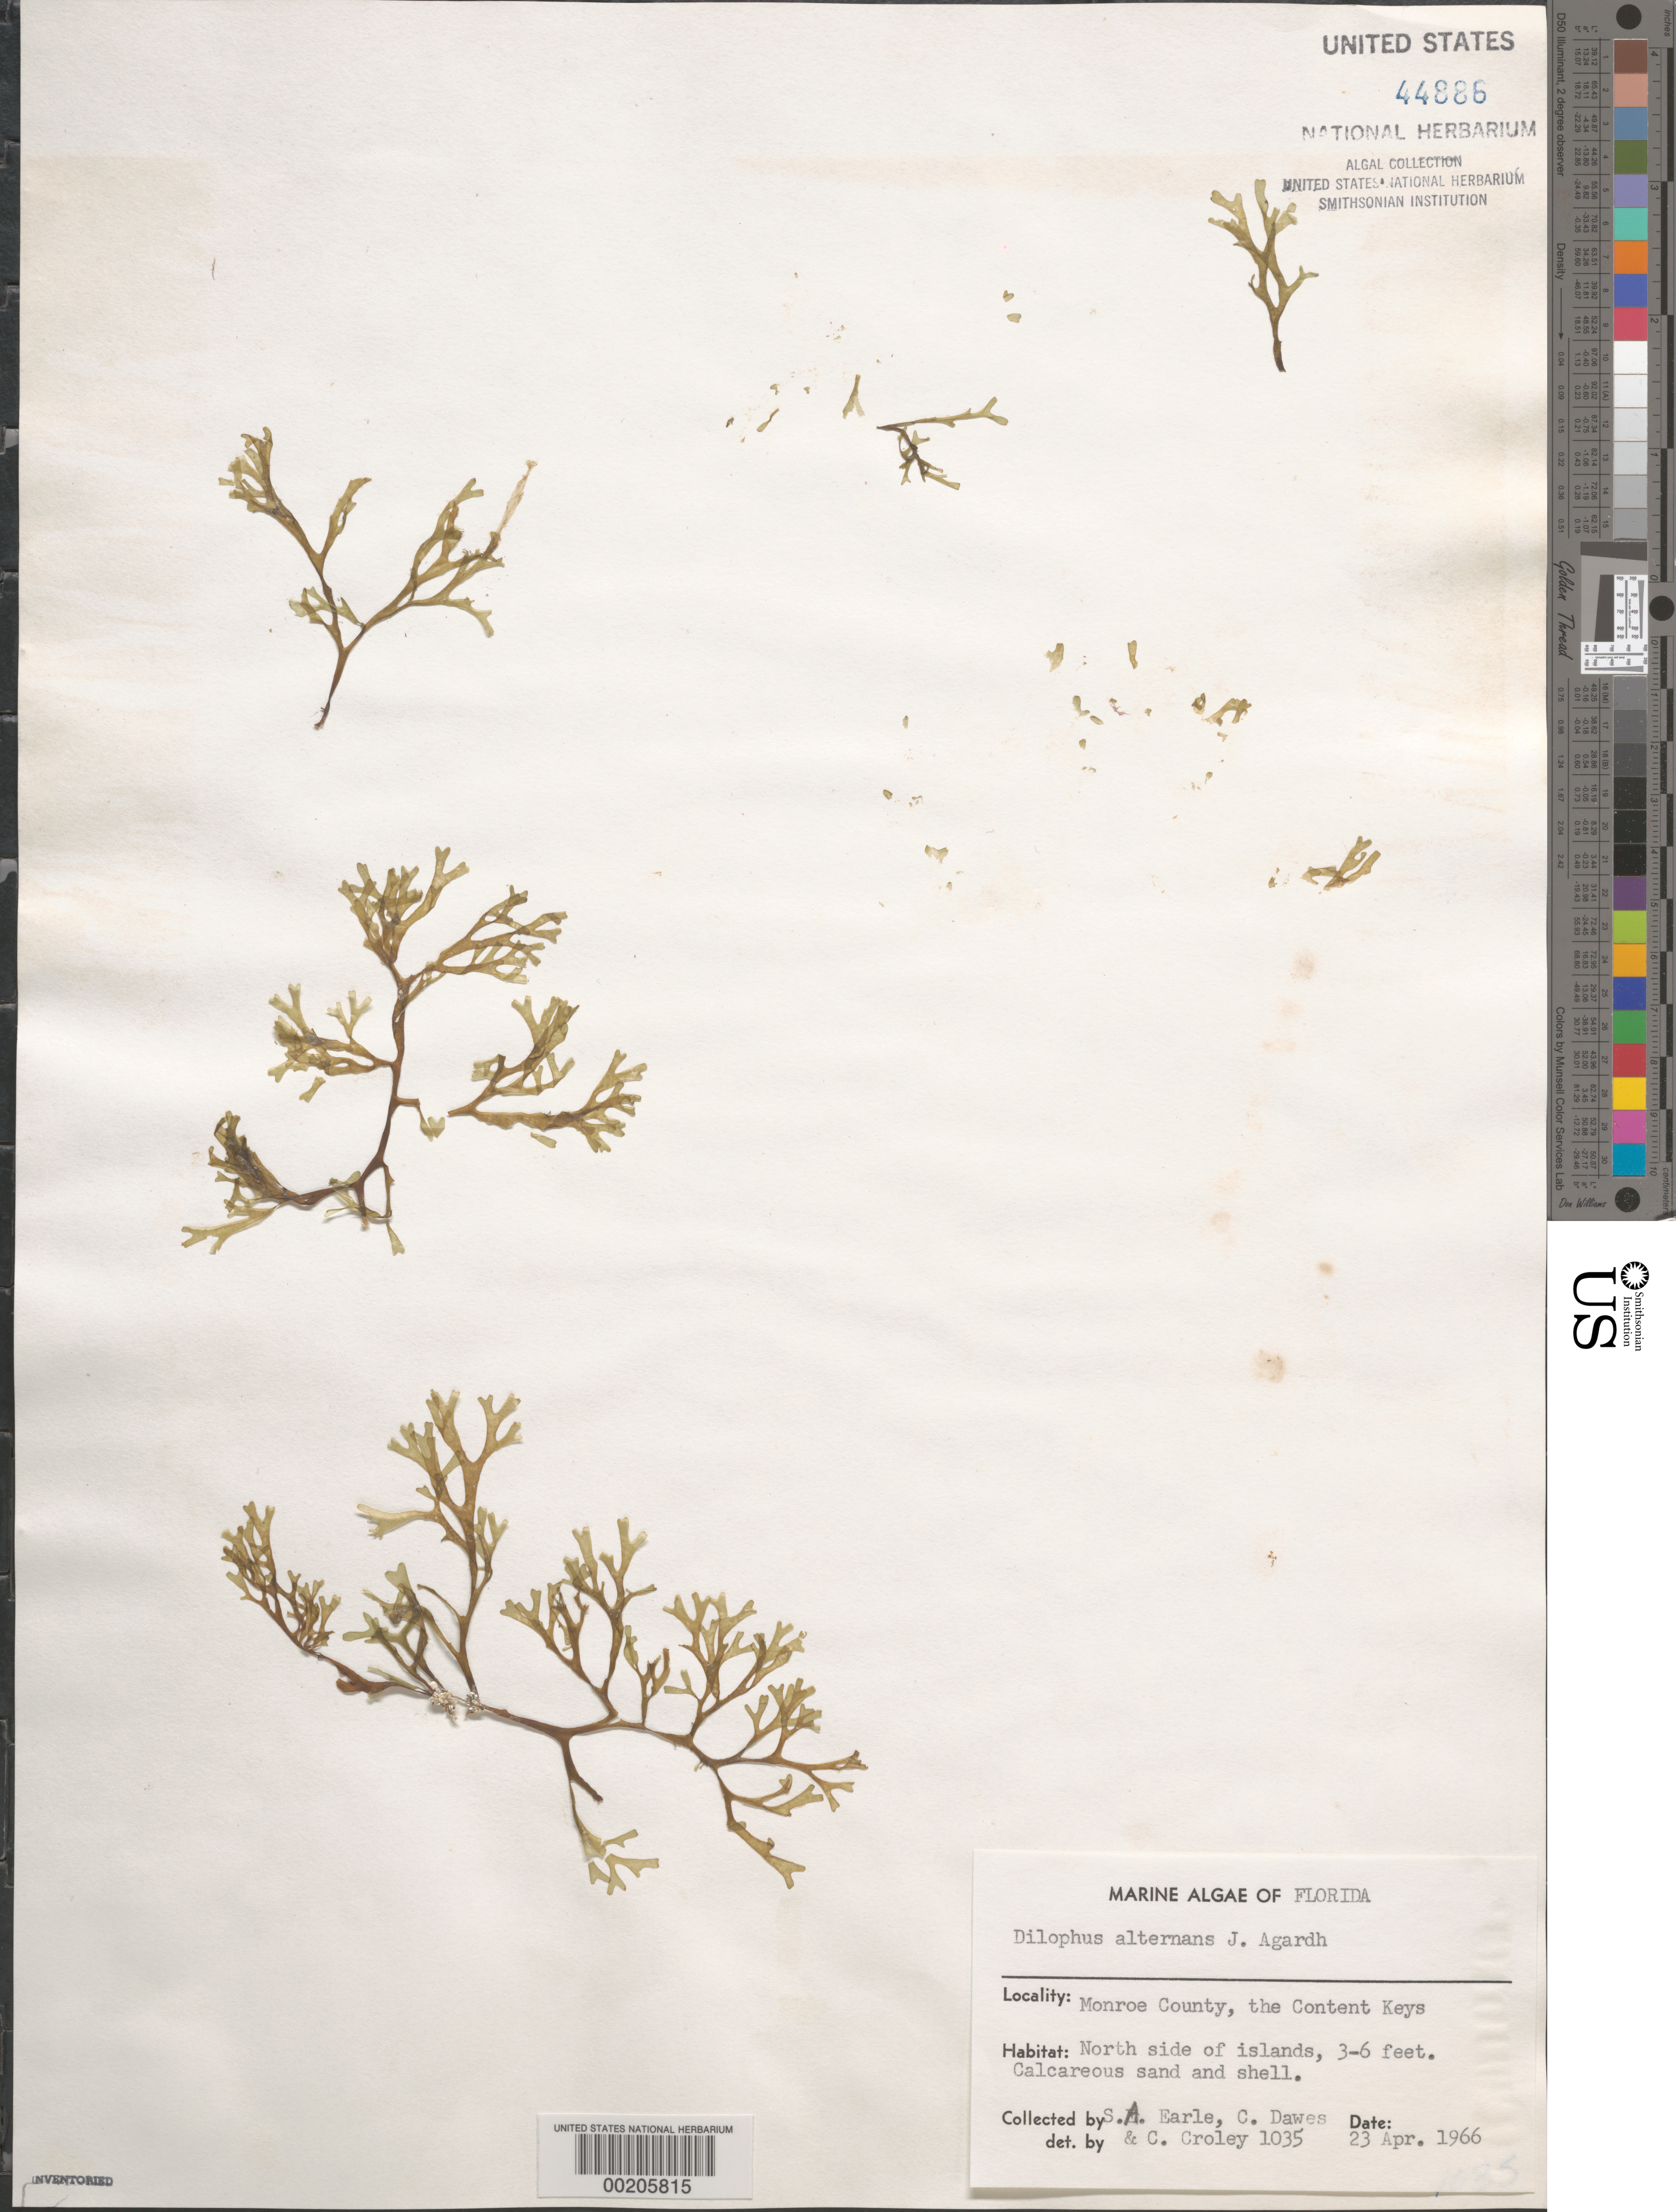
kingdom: Chromista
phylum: Ochrophyta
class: Phaeophyceae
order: Dictyotales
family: Dictyotaceae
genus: Dictyota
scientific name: Dictyota pinnatifida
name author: Kütz.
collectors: F. C. Croley, S. A. Earle & C. Dawes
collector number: FCC 1035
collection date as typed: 23 Apr 1966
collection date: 1966-04-23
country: United States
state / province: Florida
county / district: Monroe County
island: Content Keys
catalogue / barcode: US 44886